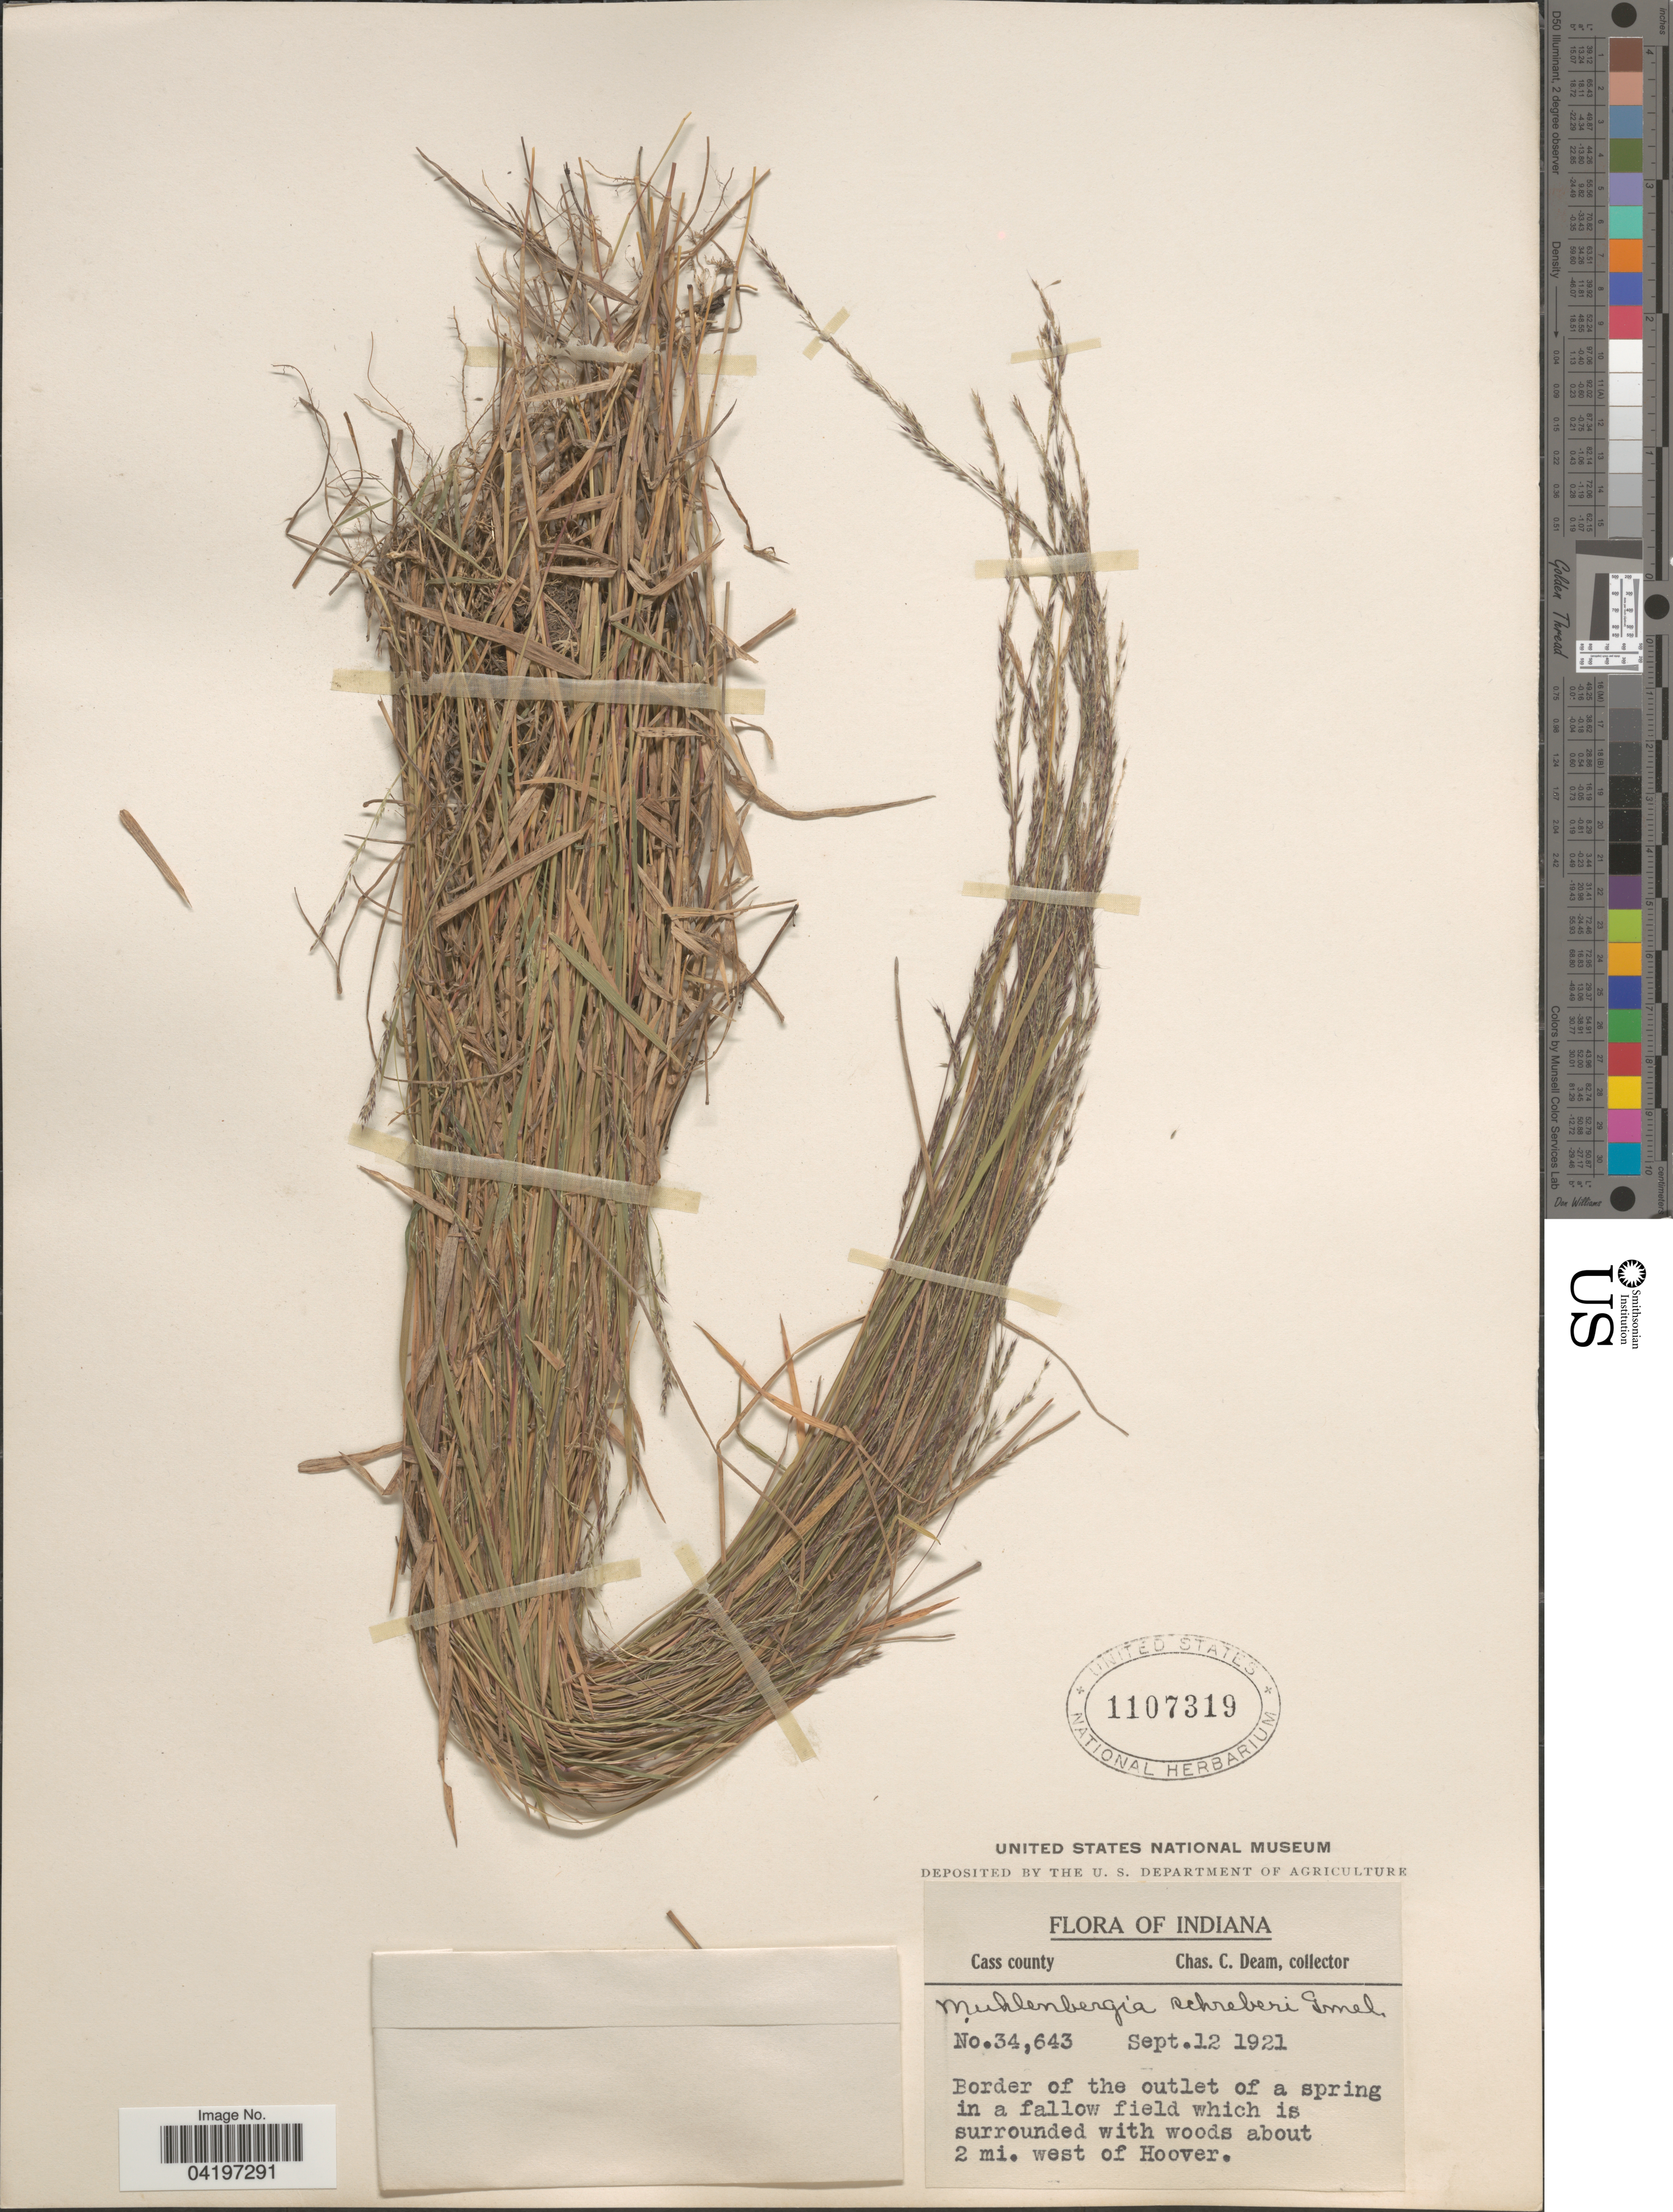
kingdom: Plantae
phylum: Tracheophyta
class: Liliopsida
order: Poales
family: Poaceae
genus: Muhlenbergia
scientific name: Muhlenbergia schreberi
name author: J.F. Gmel.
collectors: C. C. Deam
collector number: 34643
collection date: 1921-09-12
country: United States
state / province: Indiana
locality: Cass county. Border of the outlet of a spring in a fallow field which is surrounded with woods about 2 mi. west of Hoover.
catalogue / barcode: US 1107319